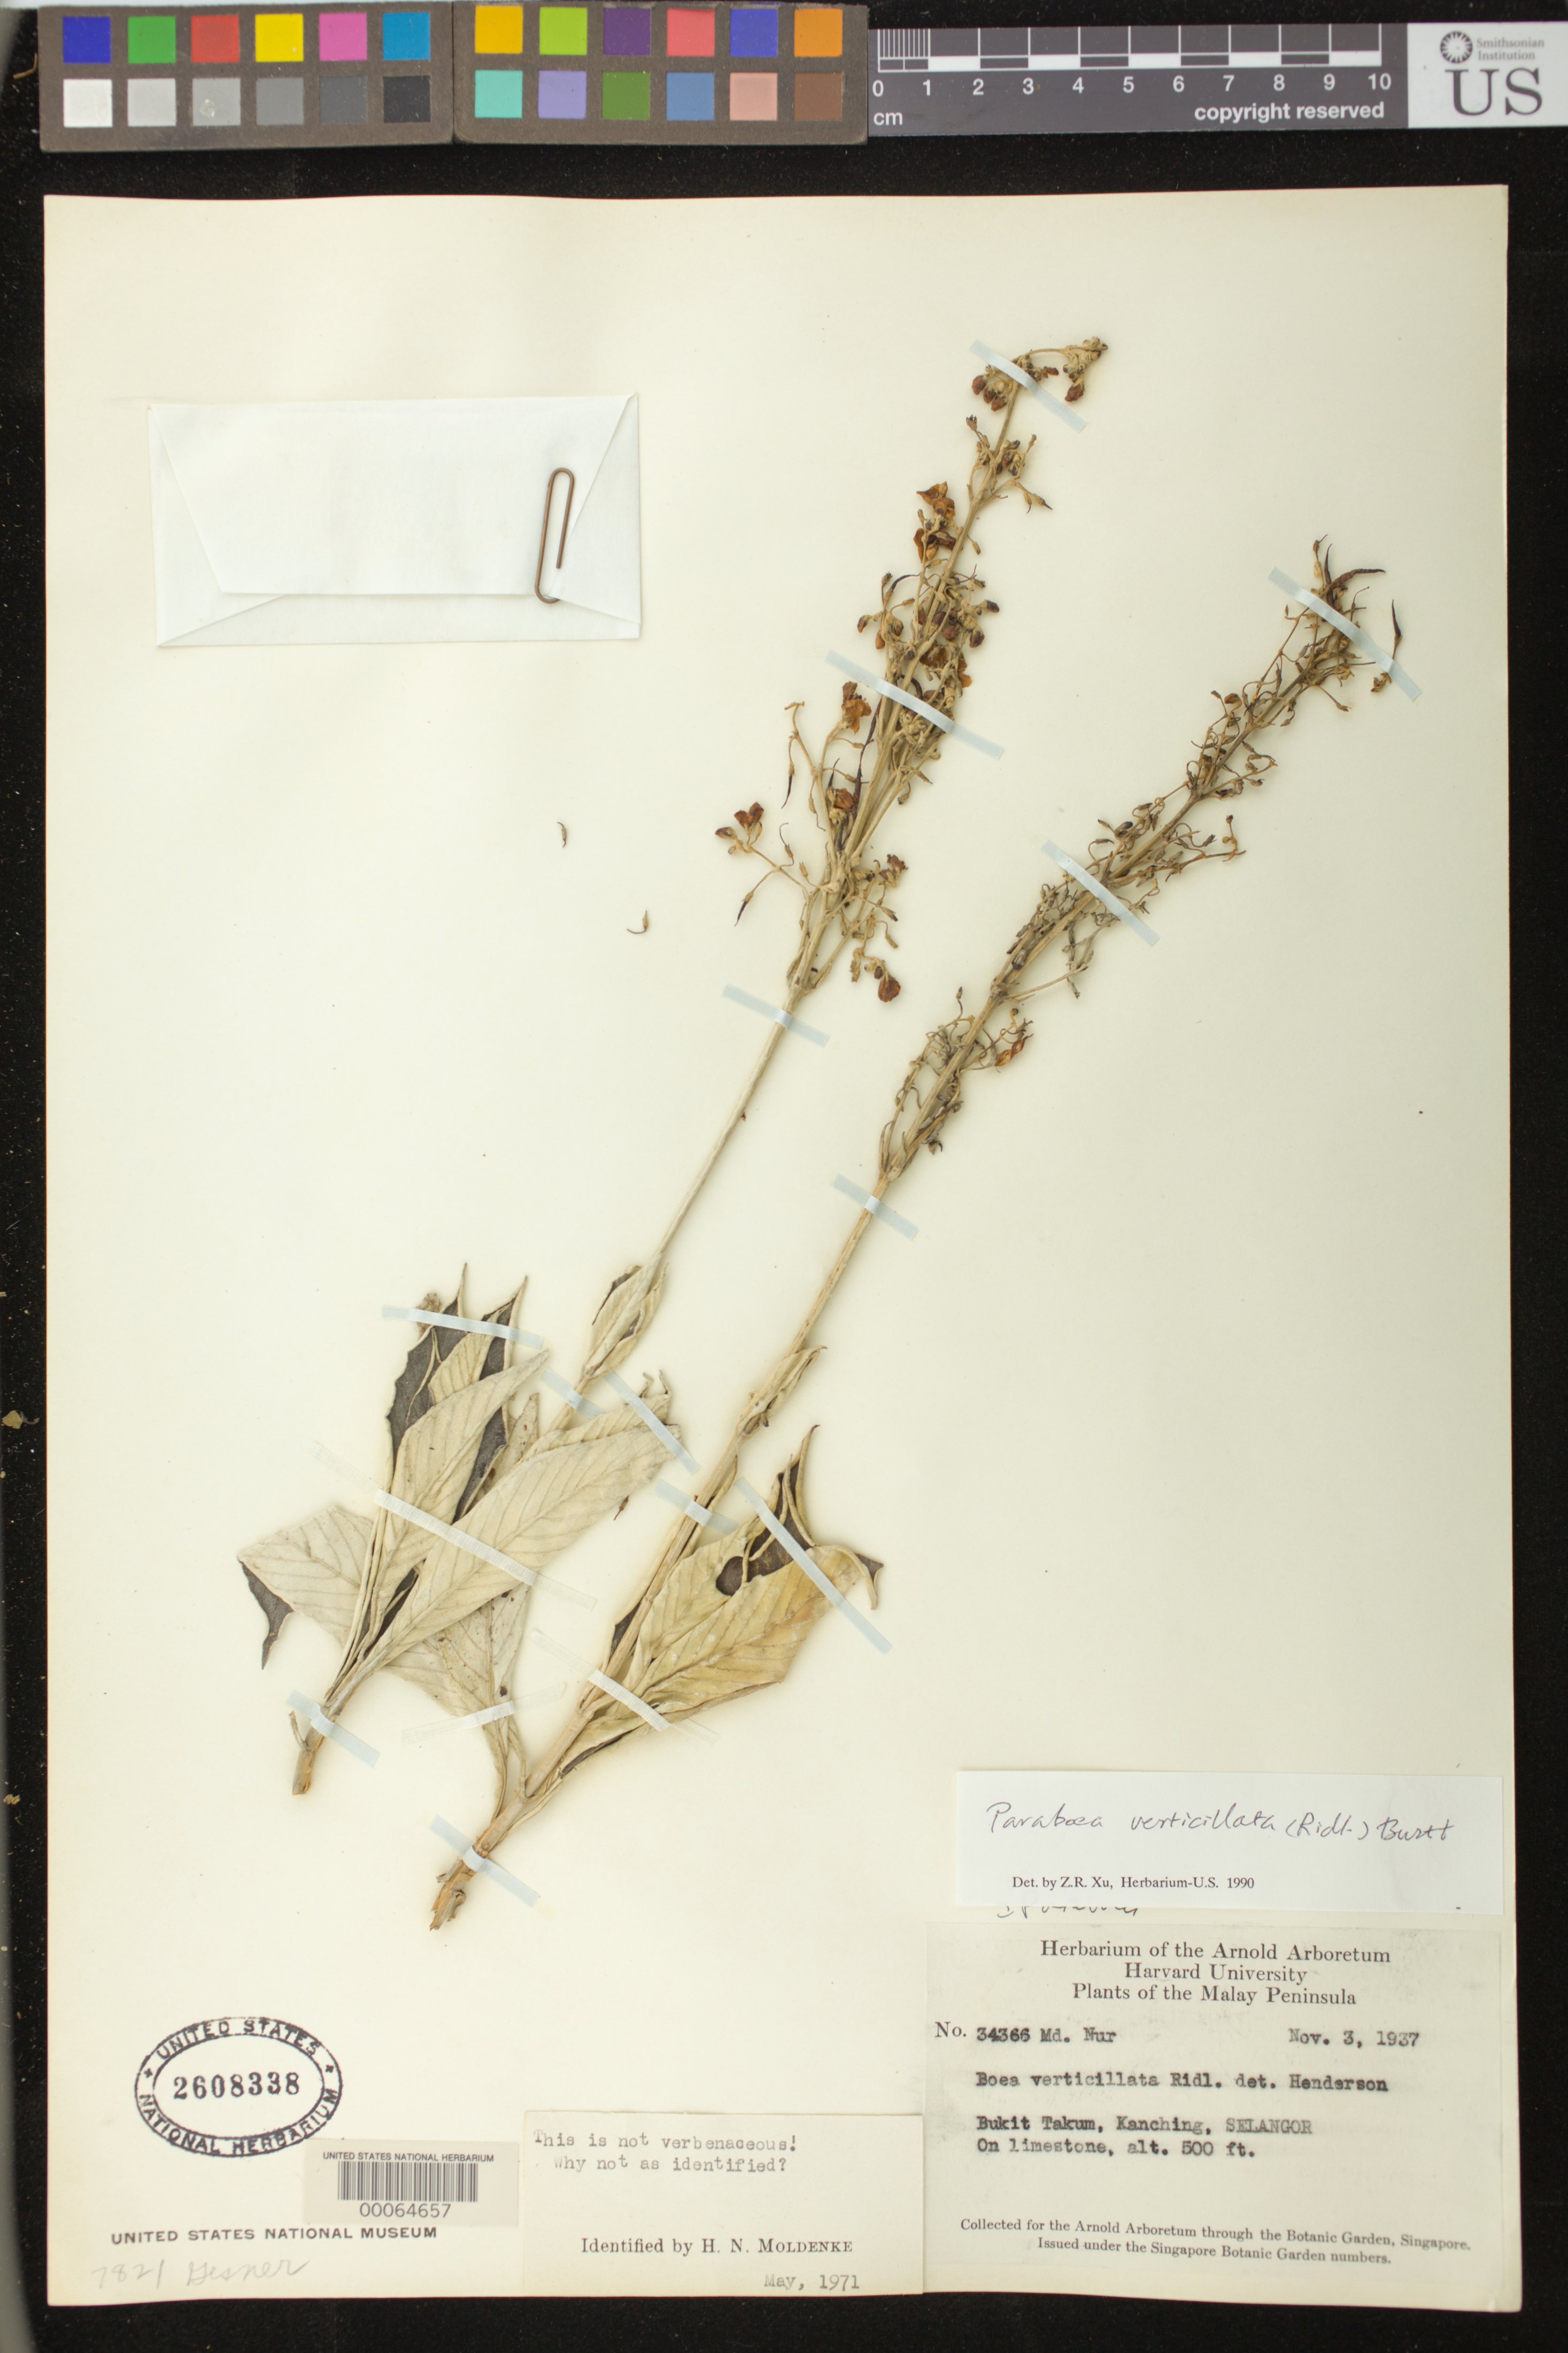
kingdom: Plantae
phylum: Tracheophyta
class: Magnoliopsida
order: Lamiales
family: Gesneriaceae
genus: Paraboea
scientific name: Paraboea verticillata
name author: (Ridl.) B.L. Burtt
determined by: Xu, Z. R.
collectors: M. Nur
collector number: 34366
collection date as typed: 03 Nov 1937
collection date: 1937-11-03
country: Malaysia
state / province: Selangor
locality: Selangor, Bukit takum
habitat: On lime stone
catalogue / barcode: US 2608338